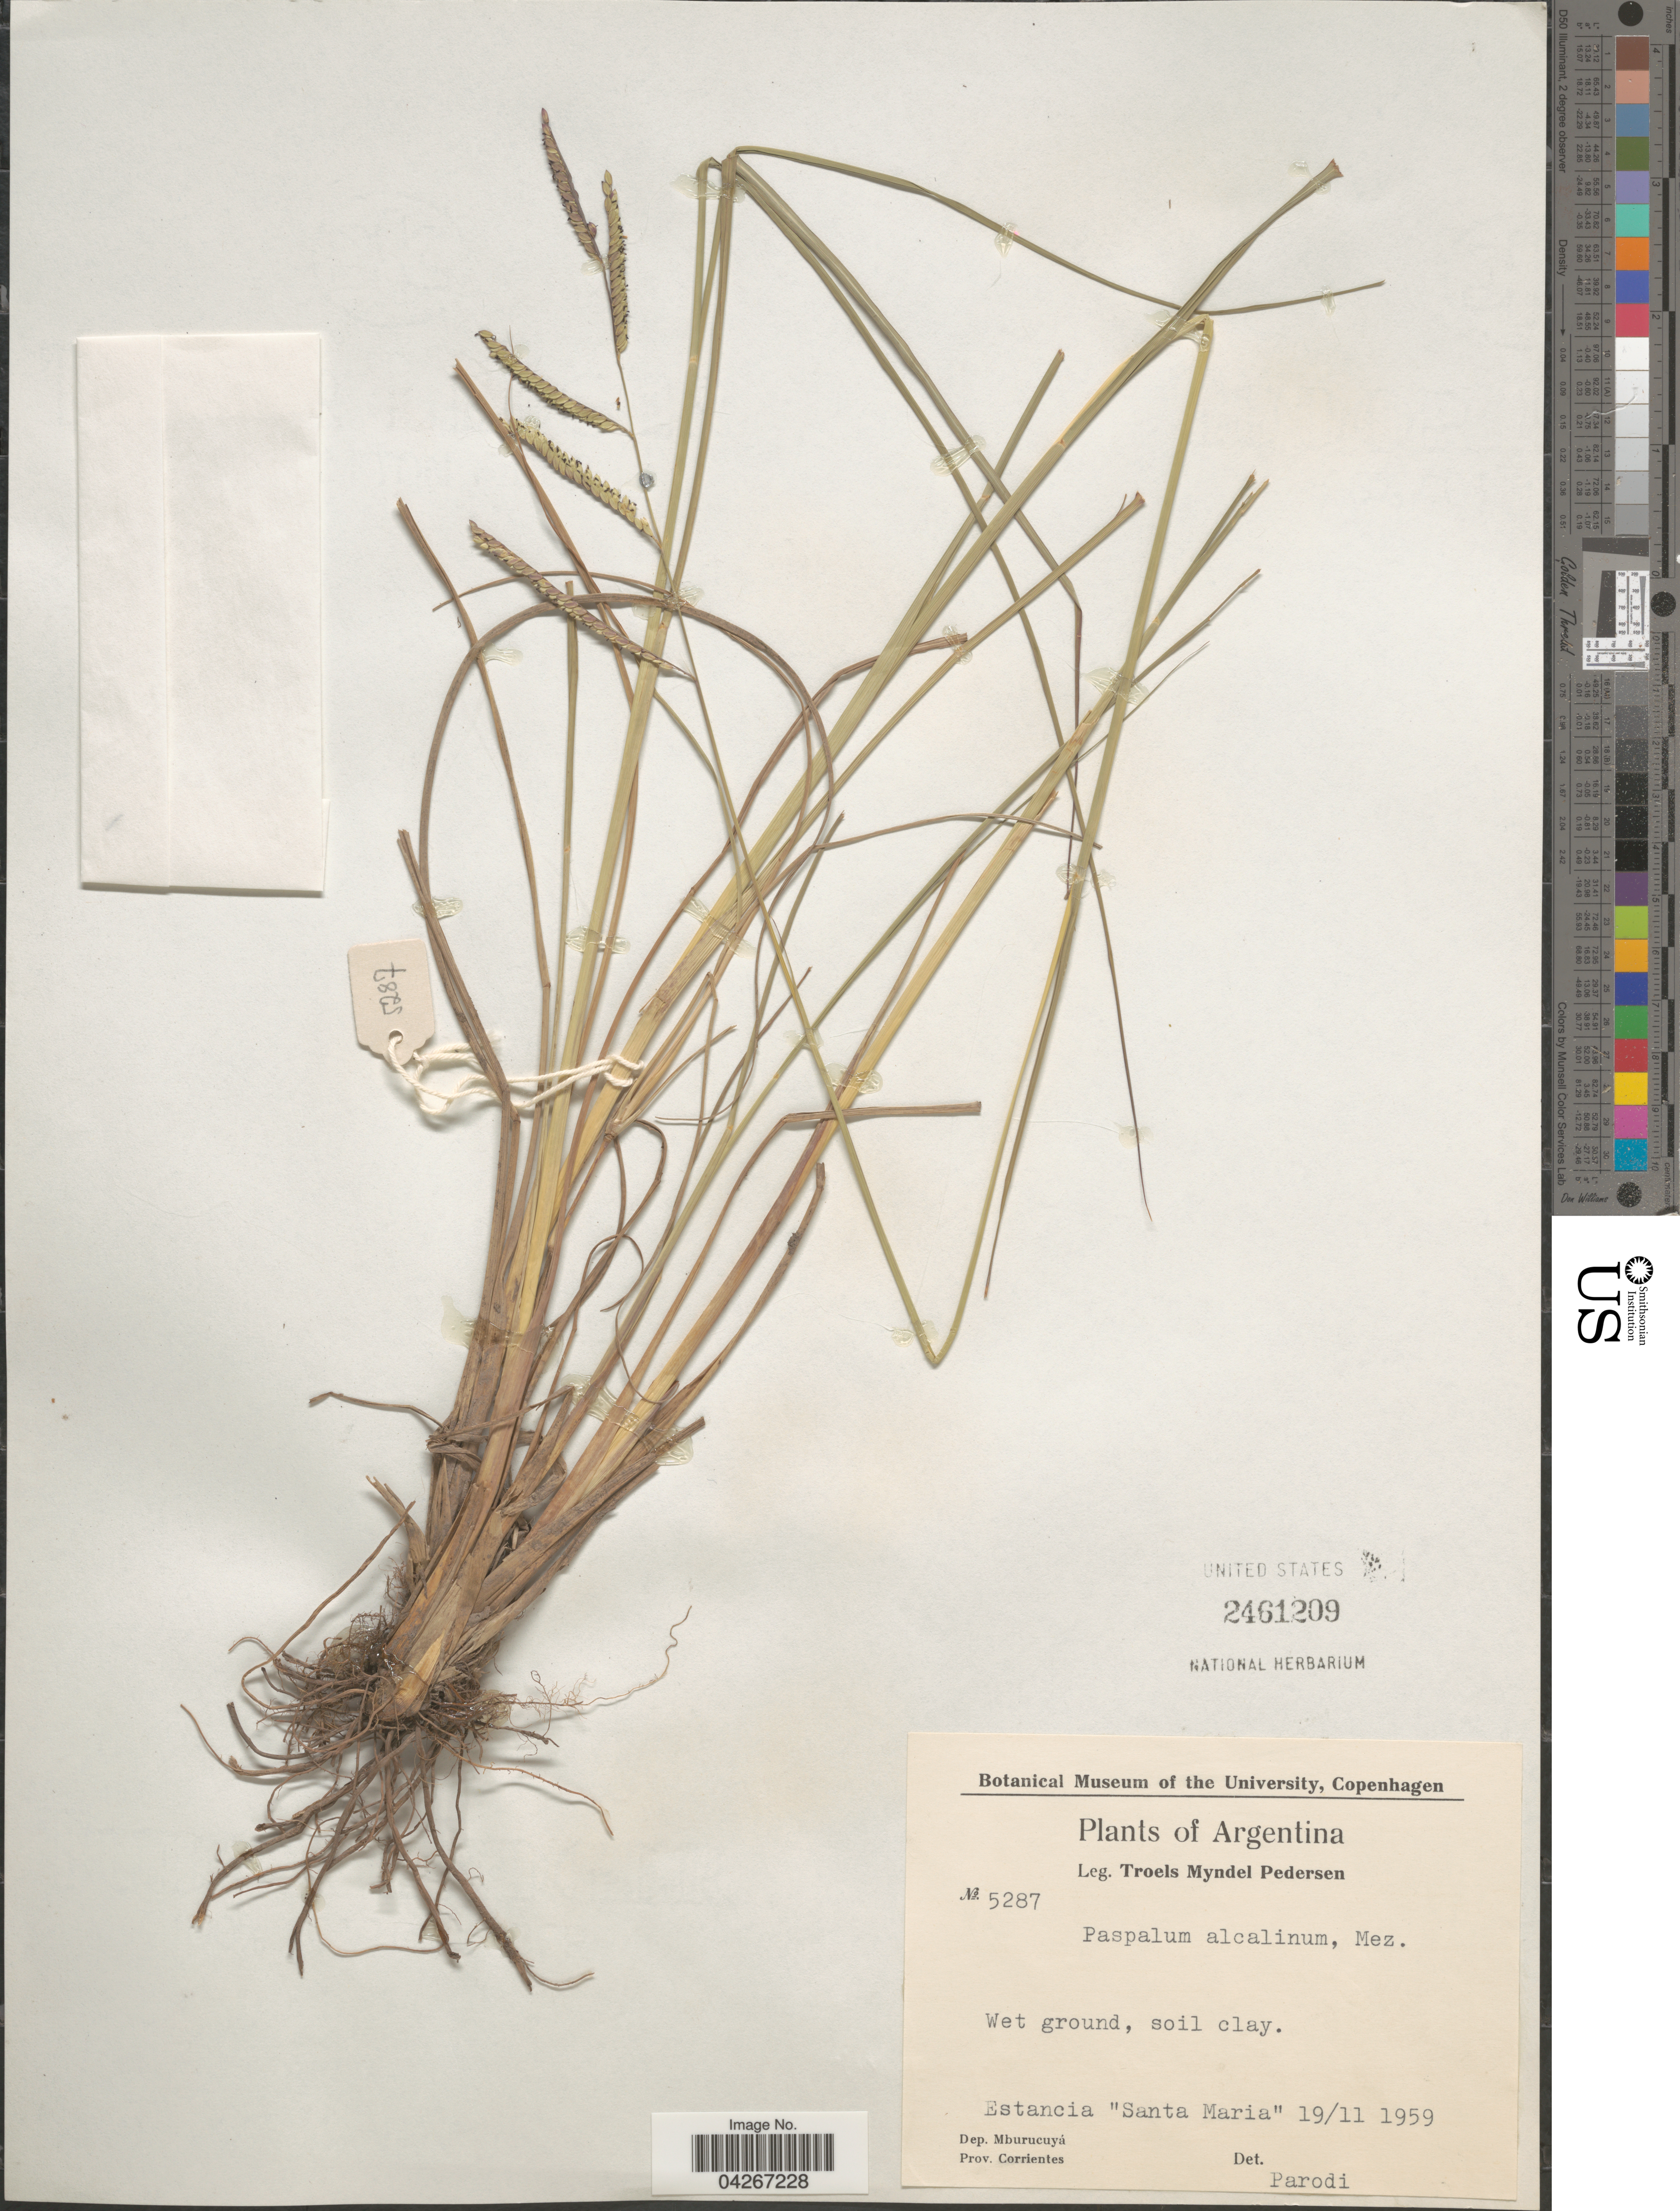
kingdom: Plantae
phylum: Tracheophyta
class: Liliopsida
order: Poales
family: Poaceae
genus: Paspalum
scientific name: Paspalum alcalinum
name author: Mez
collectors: T. Pederson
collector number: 5287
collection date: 1959-11-19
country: Argentina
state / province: Corrientes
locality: Estancia "Santa Maria". Dep. Mburucuyá.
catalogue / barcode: US 2461209